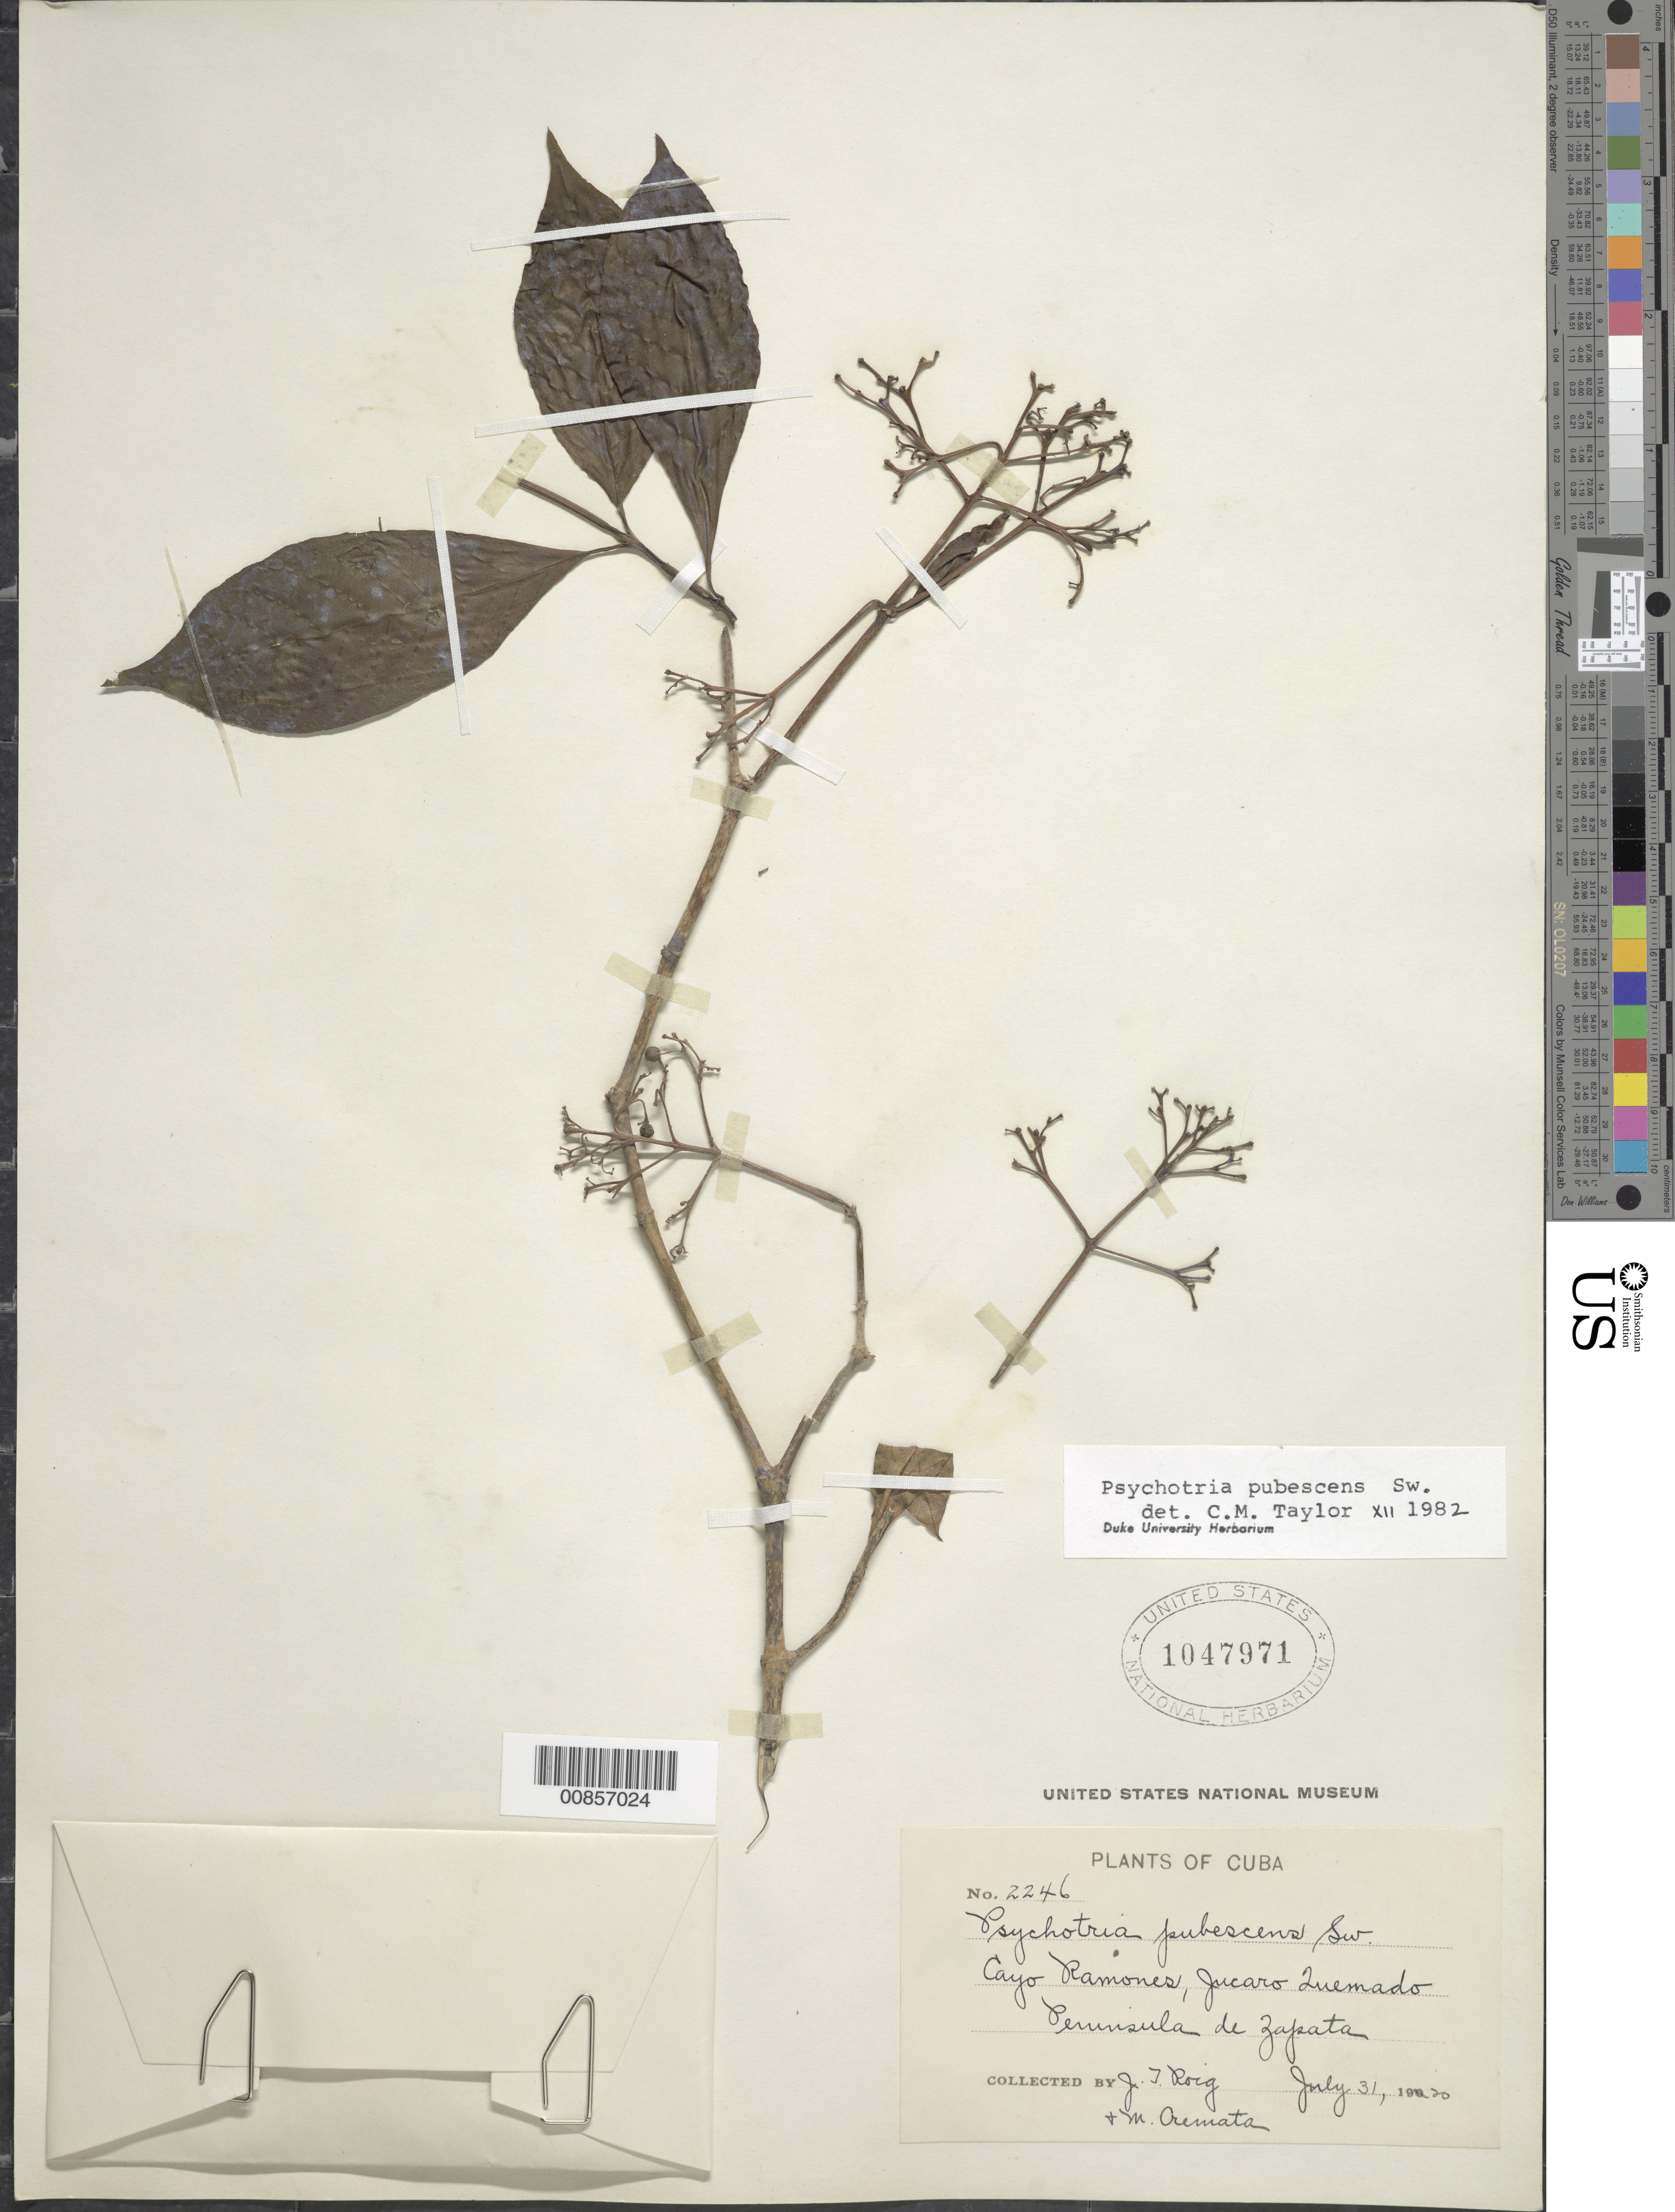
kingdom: Plantae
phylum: Tracheophyta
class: Magnoliopsida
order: Gentianales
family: Rubiaceae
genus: Psychotria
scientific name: Psychotria pubescens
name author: Sw.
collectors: J. Roig & M. Cremata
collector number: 2246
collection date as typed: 31 Jul 1920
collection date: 1920-07-31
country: Cuba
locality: Cayo Ramones, Jucaro Quemado, Peninsula de Zapata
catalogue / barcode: US 1047971